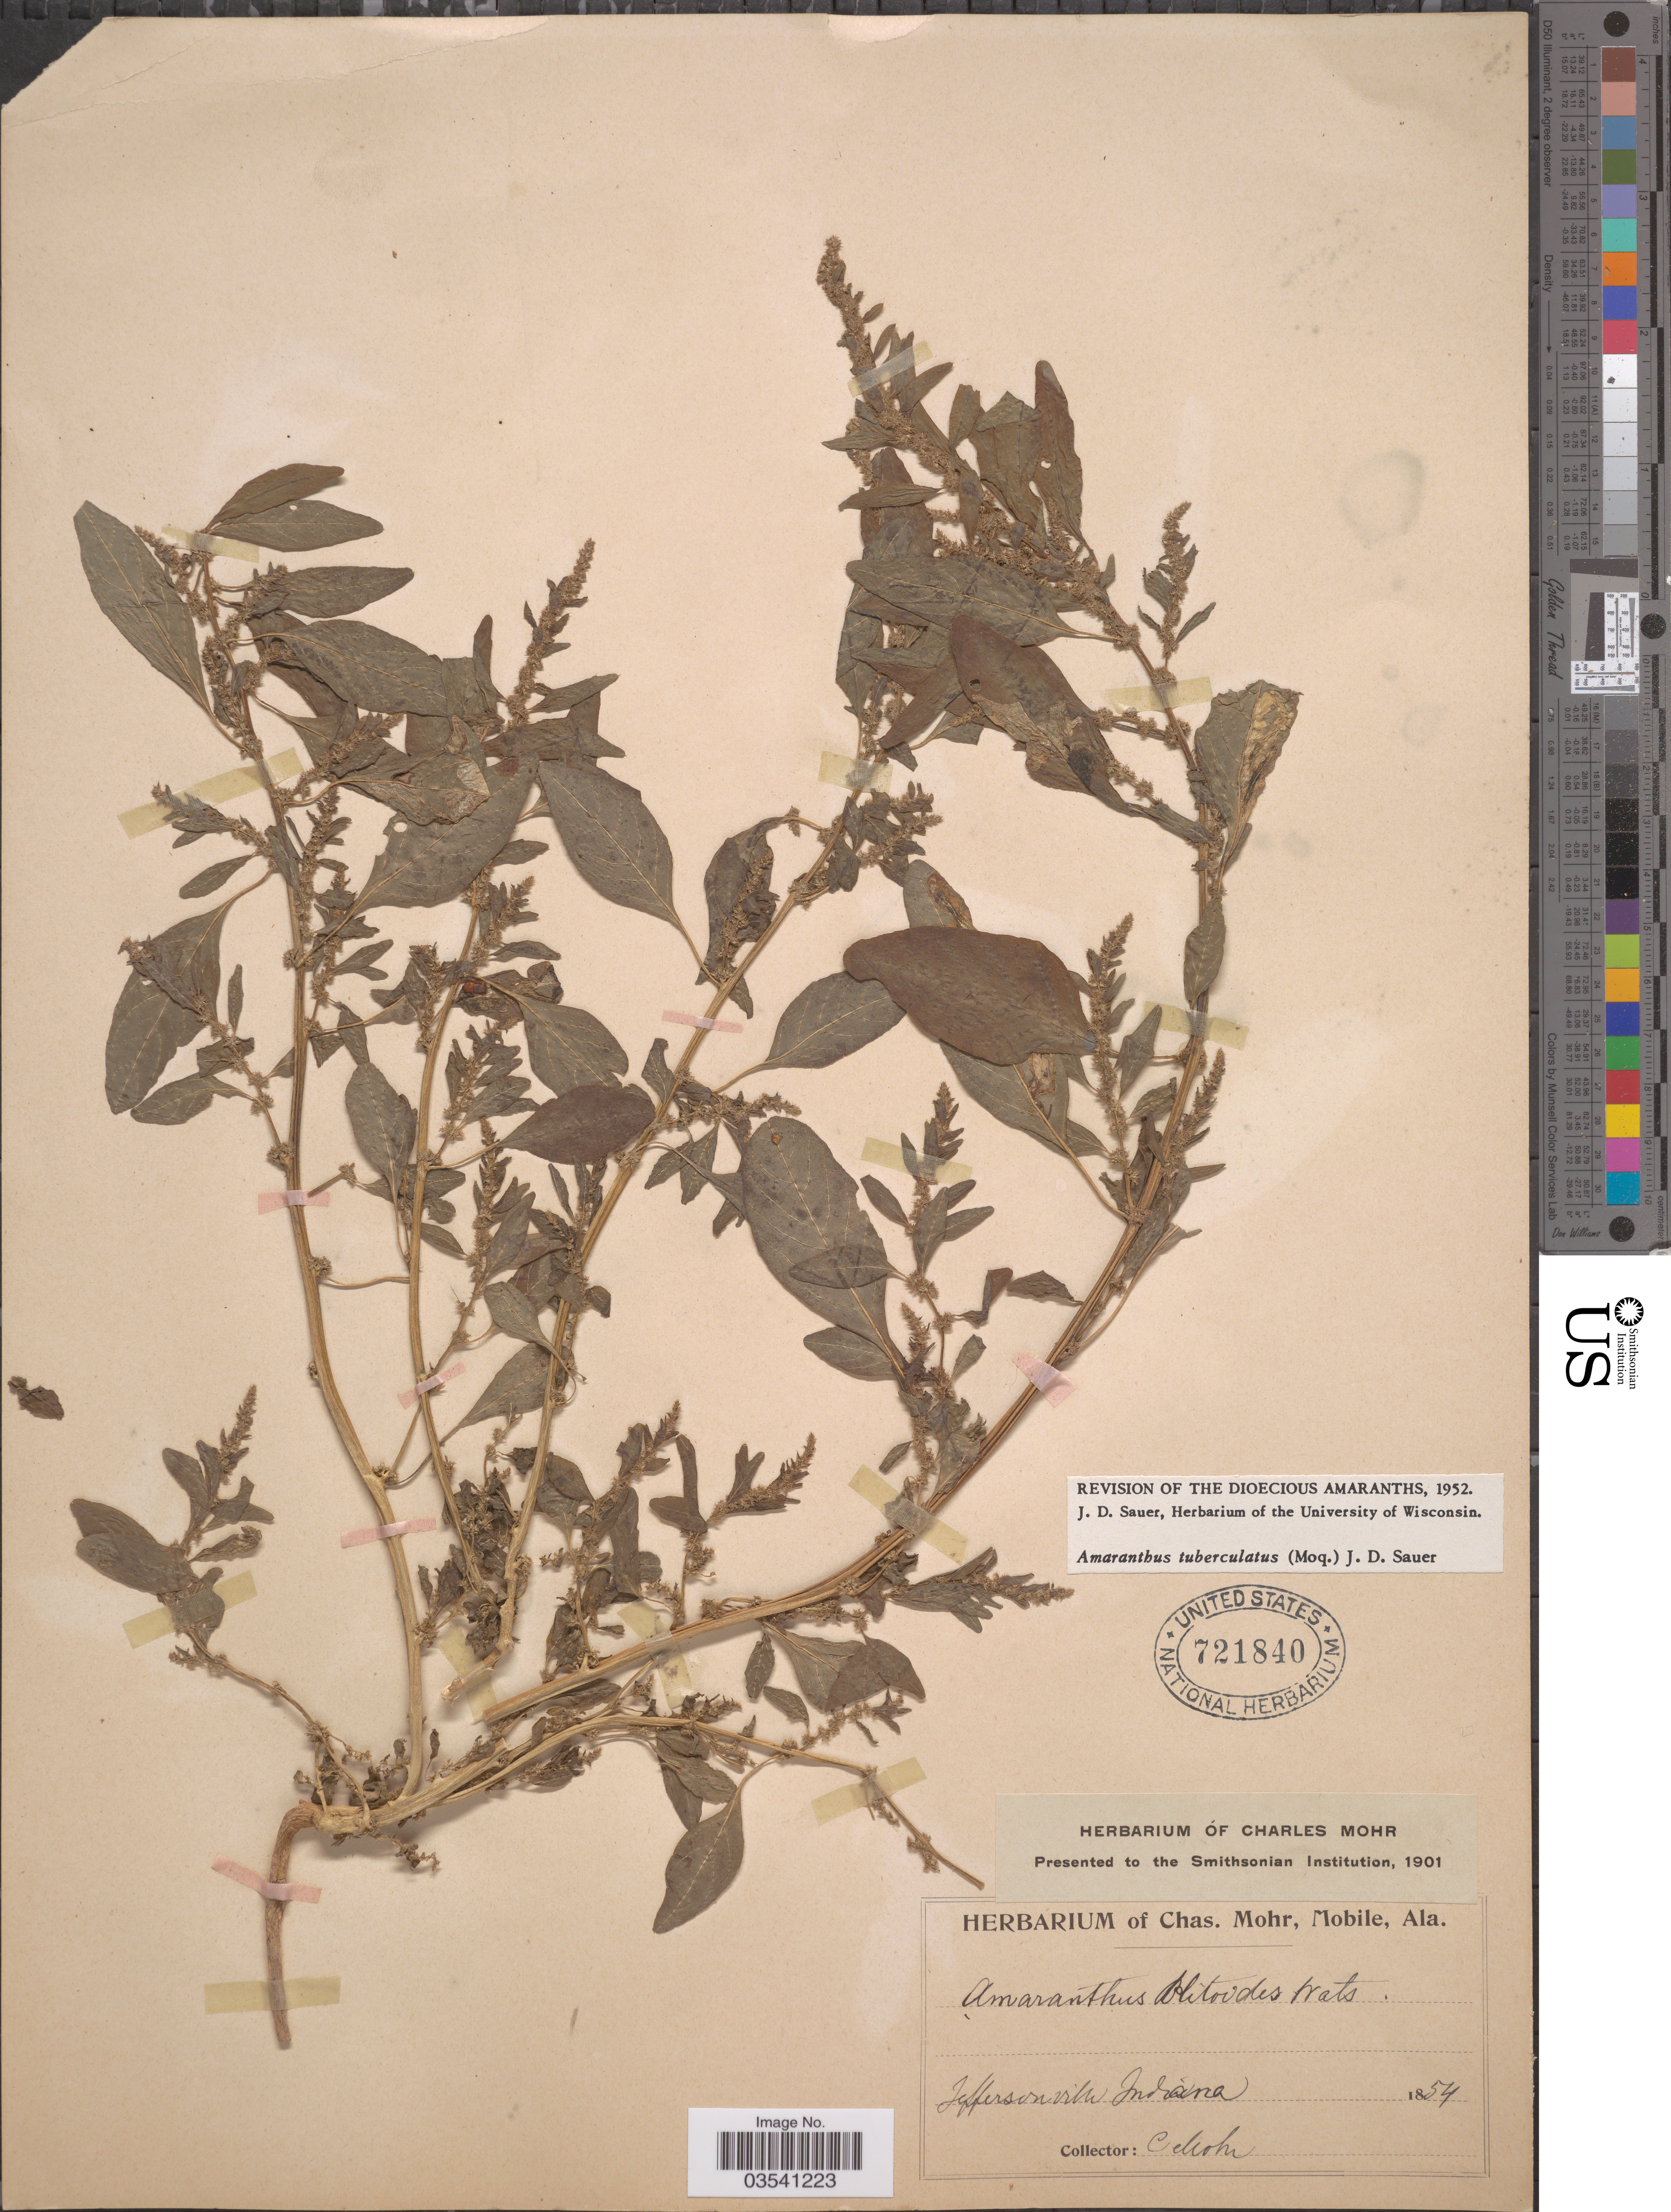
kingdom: Plantae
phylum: Tracheophyta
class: Magnoliopsida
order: Caryophyllales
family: Amaranthaceae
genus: Amaranthus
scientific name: Amaranthus tuberculatus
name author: (Moq.) J.D. Sauer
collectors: Mohr, C. T. (herbarium)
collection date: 1854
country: United States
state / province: Indiana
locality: Jeffersonville.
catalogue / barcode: US 721840